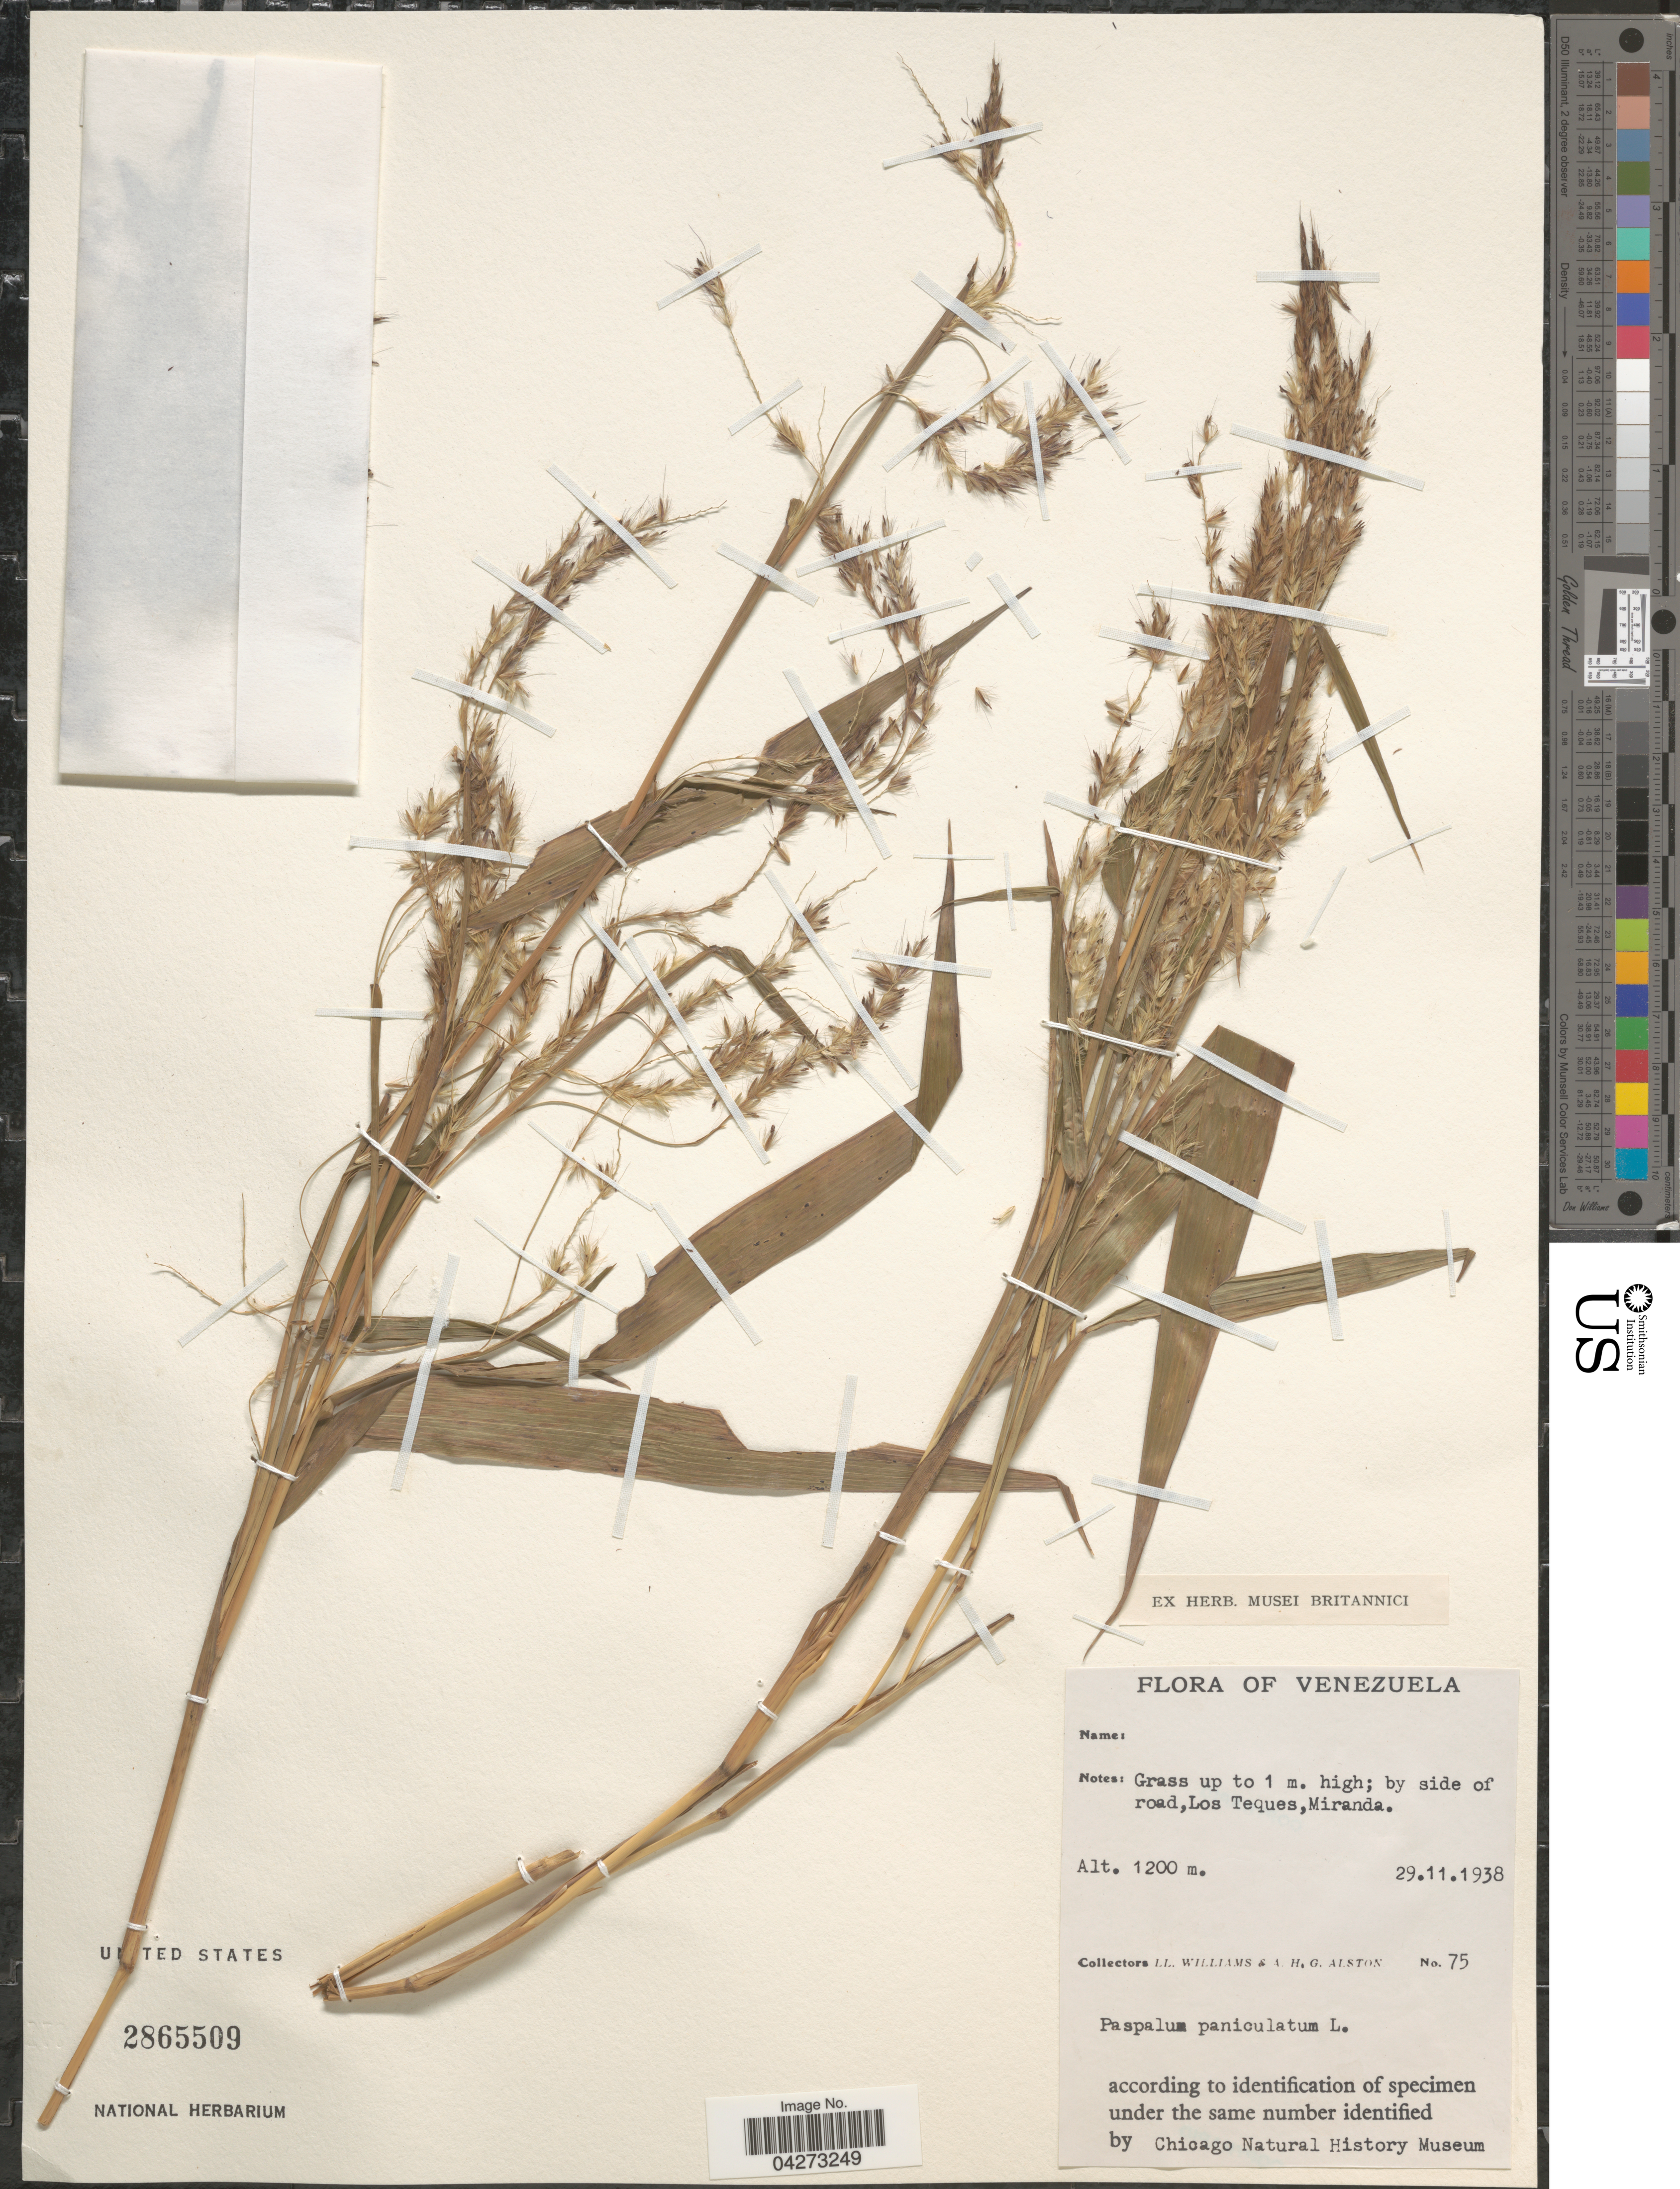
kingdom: Plantae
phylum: Tracheophyta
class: Liliopsida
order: Poales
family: Poaceae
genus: Paspalum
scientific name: Paspalum paniculatum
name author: L.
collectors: L. Williams & A. H. Alston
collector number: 75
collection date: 1938-11-29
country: Venezuela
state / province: Miranda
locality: By side of road, Los Teques.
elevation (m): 1200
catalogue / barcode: US 2865509